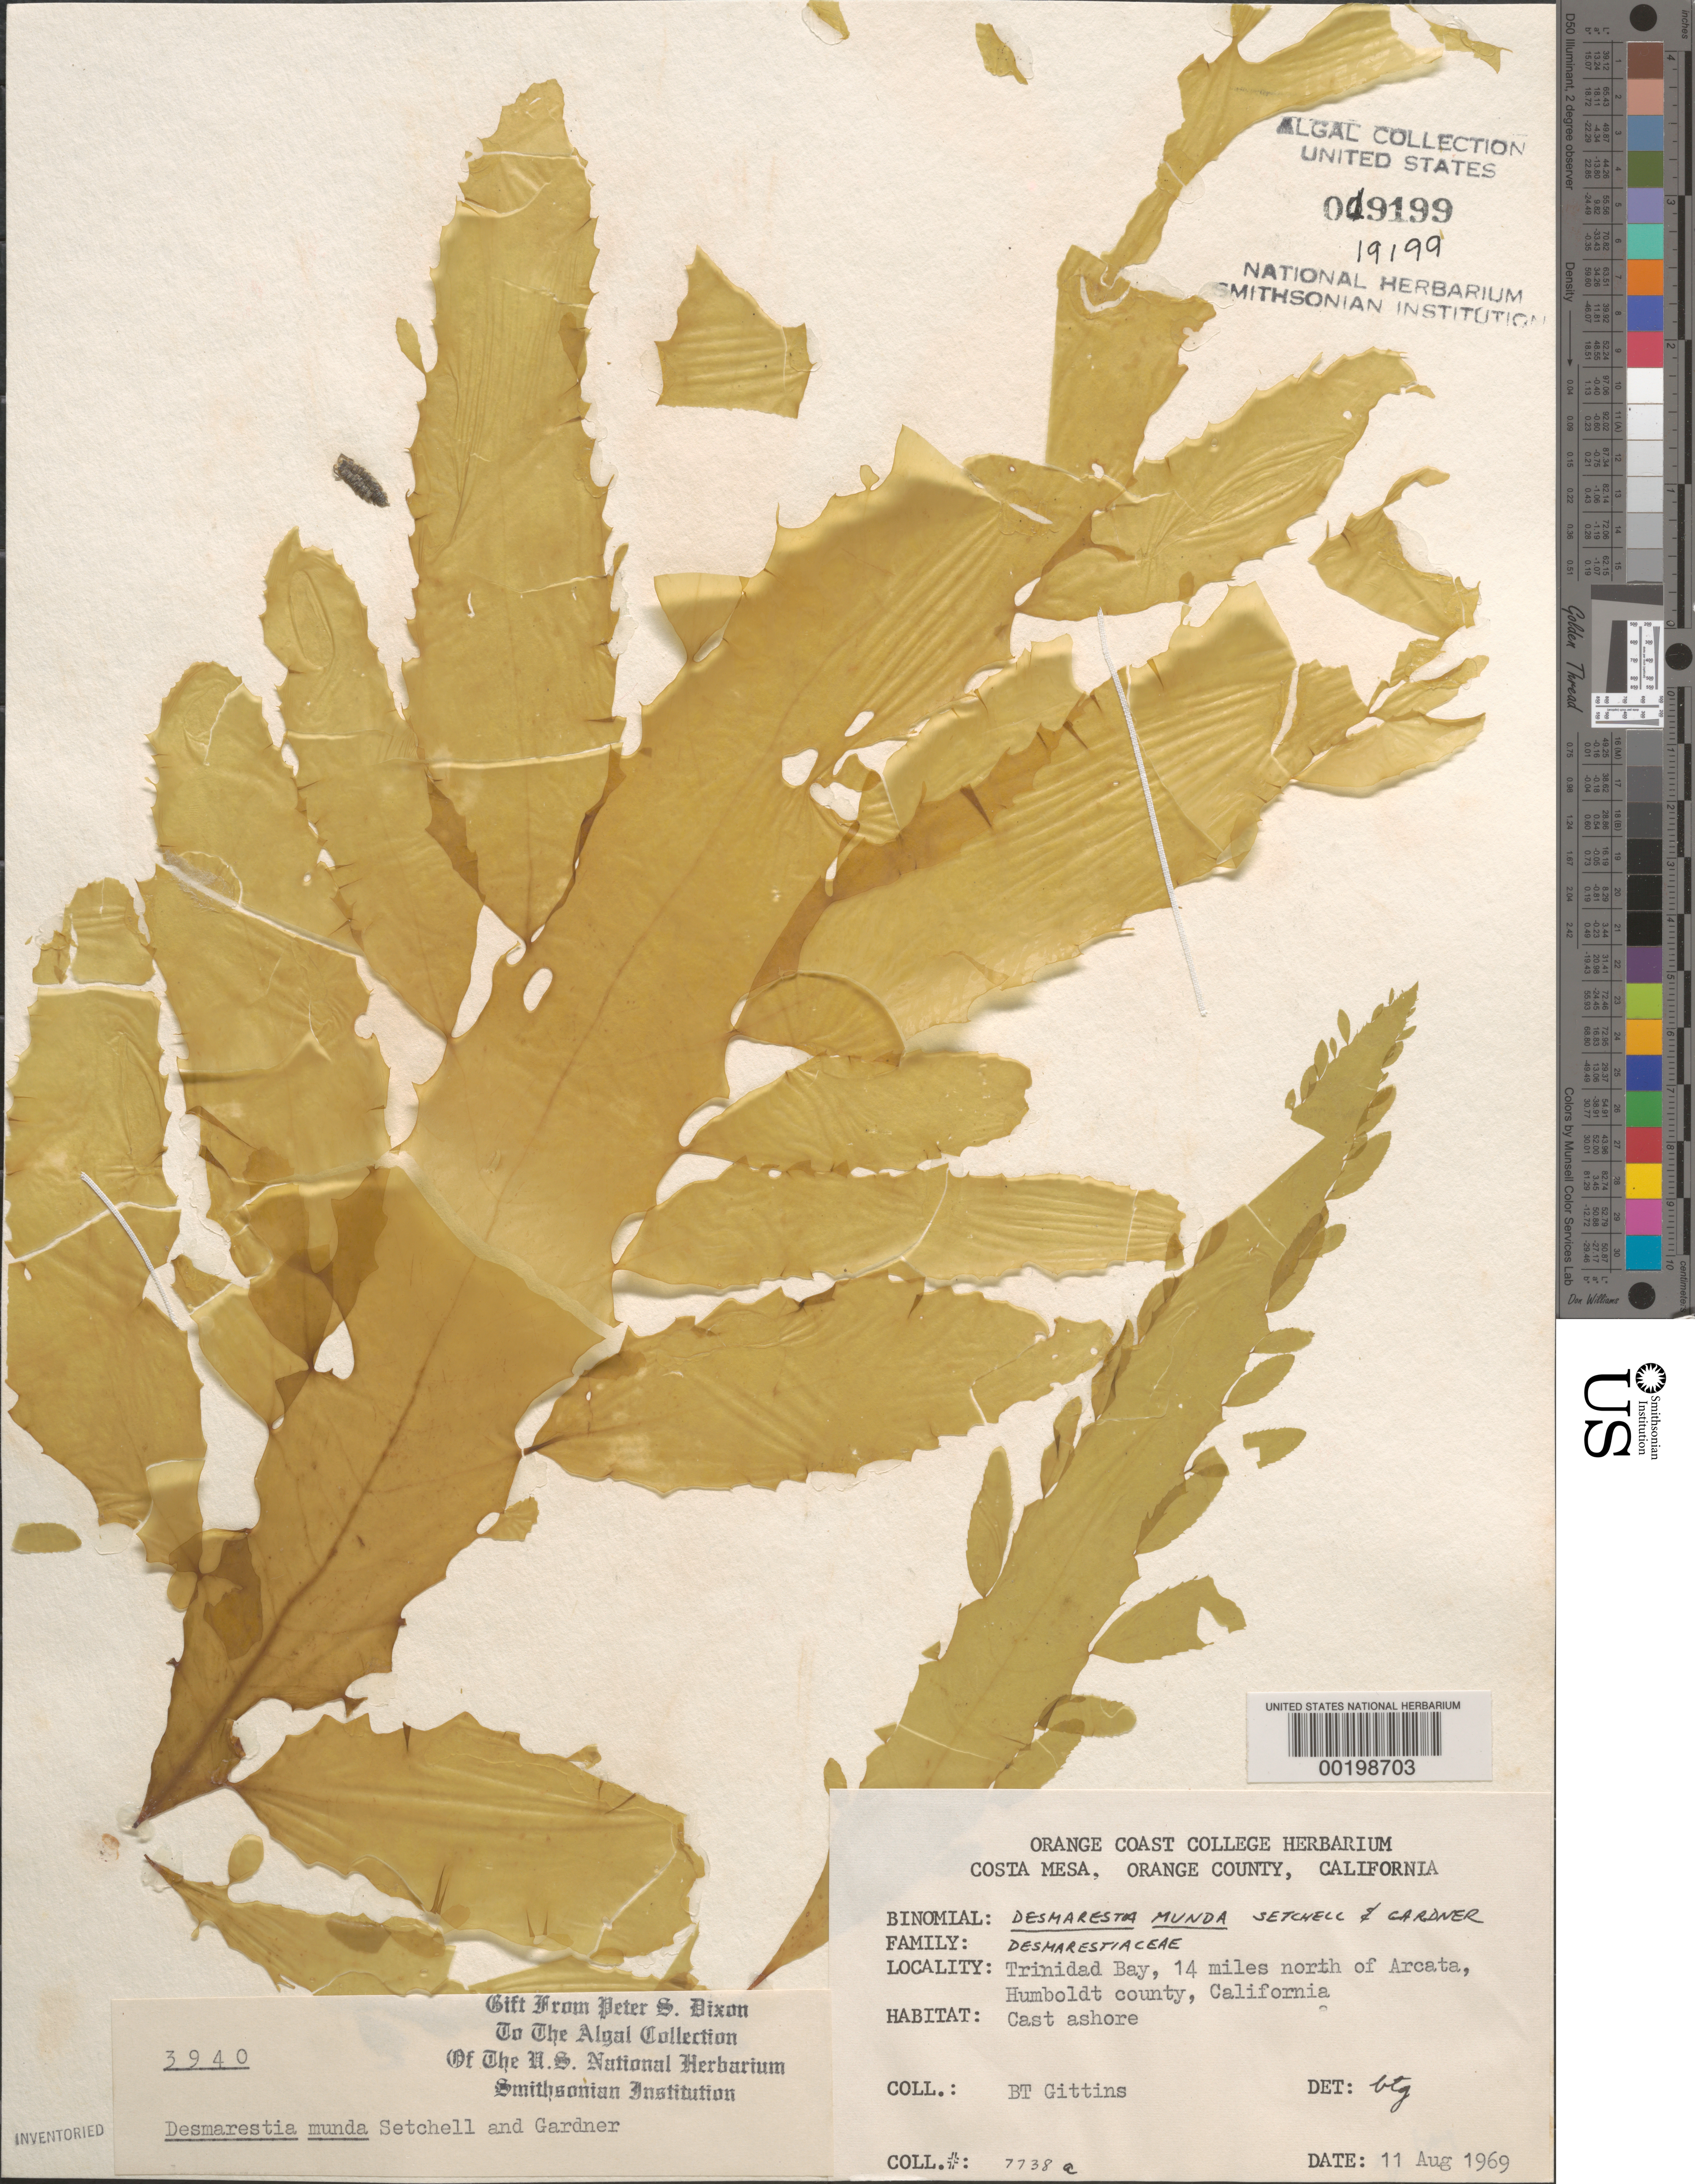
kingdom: Chromista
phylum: Ochrophyta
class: Phaeophyceae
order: Desmarestiales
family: Desmarestiaceae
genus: Desmarestia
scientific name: Desmarestia munda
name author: Setch. & N.L. Gardner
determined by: Gittins, B. T.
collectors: B. Gittins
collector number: BTG 7738A & PSD 3940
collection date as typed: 11 Aug 1969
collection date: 1969-08-11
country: United States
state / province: California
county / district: Humboldt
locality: Trinidad Bay, 14 miles north of Arcata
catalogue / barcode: US 19199